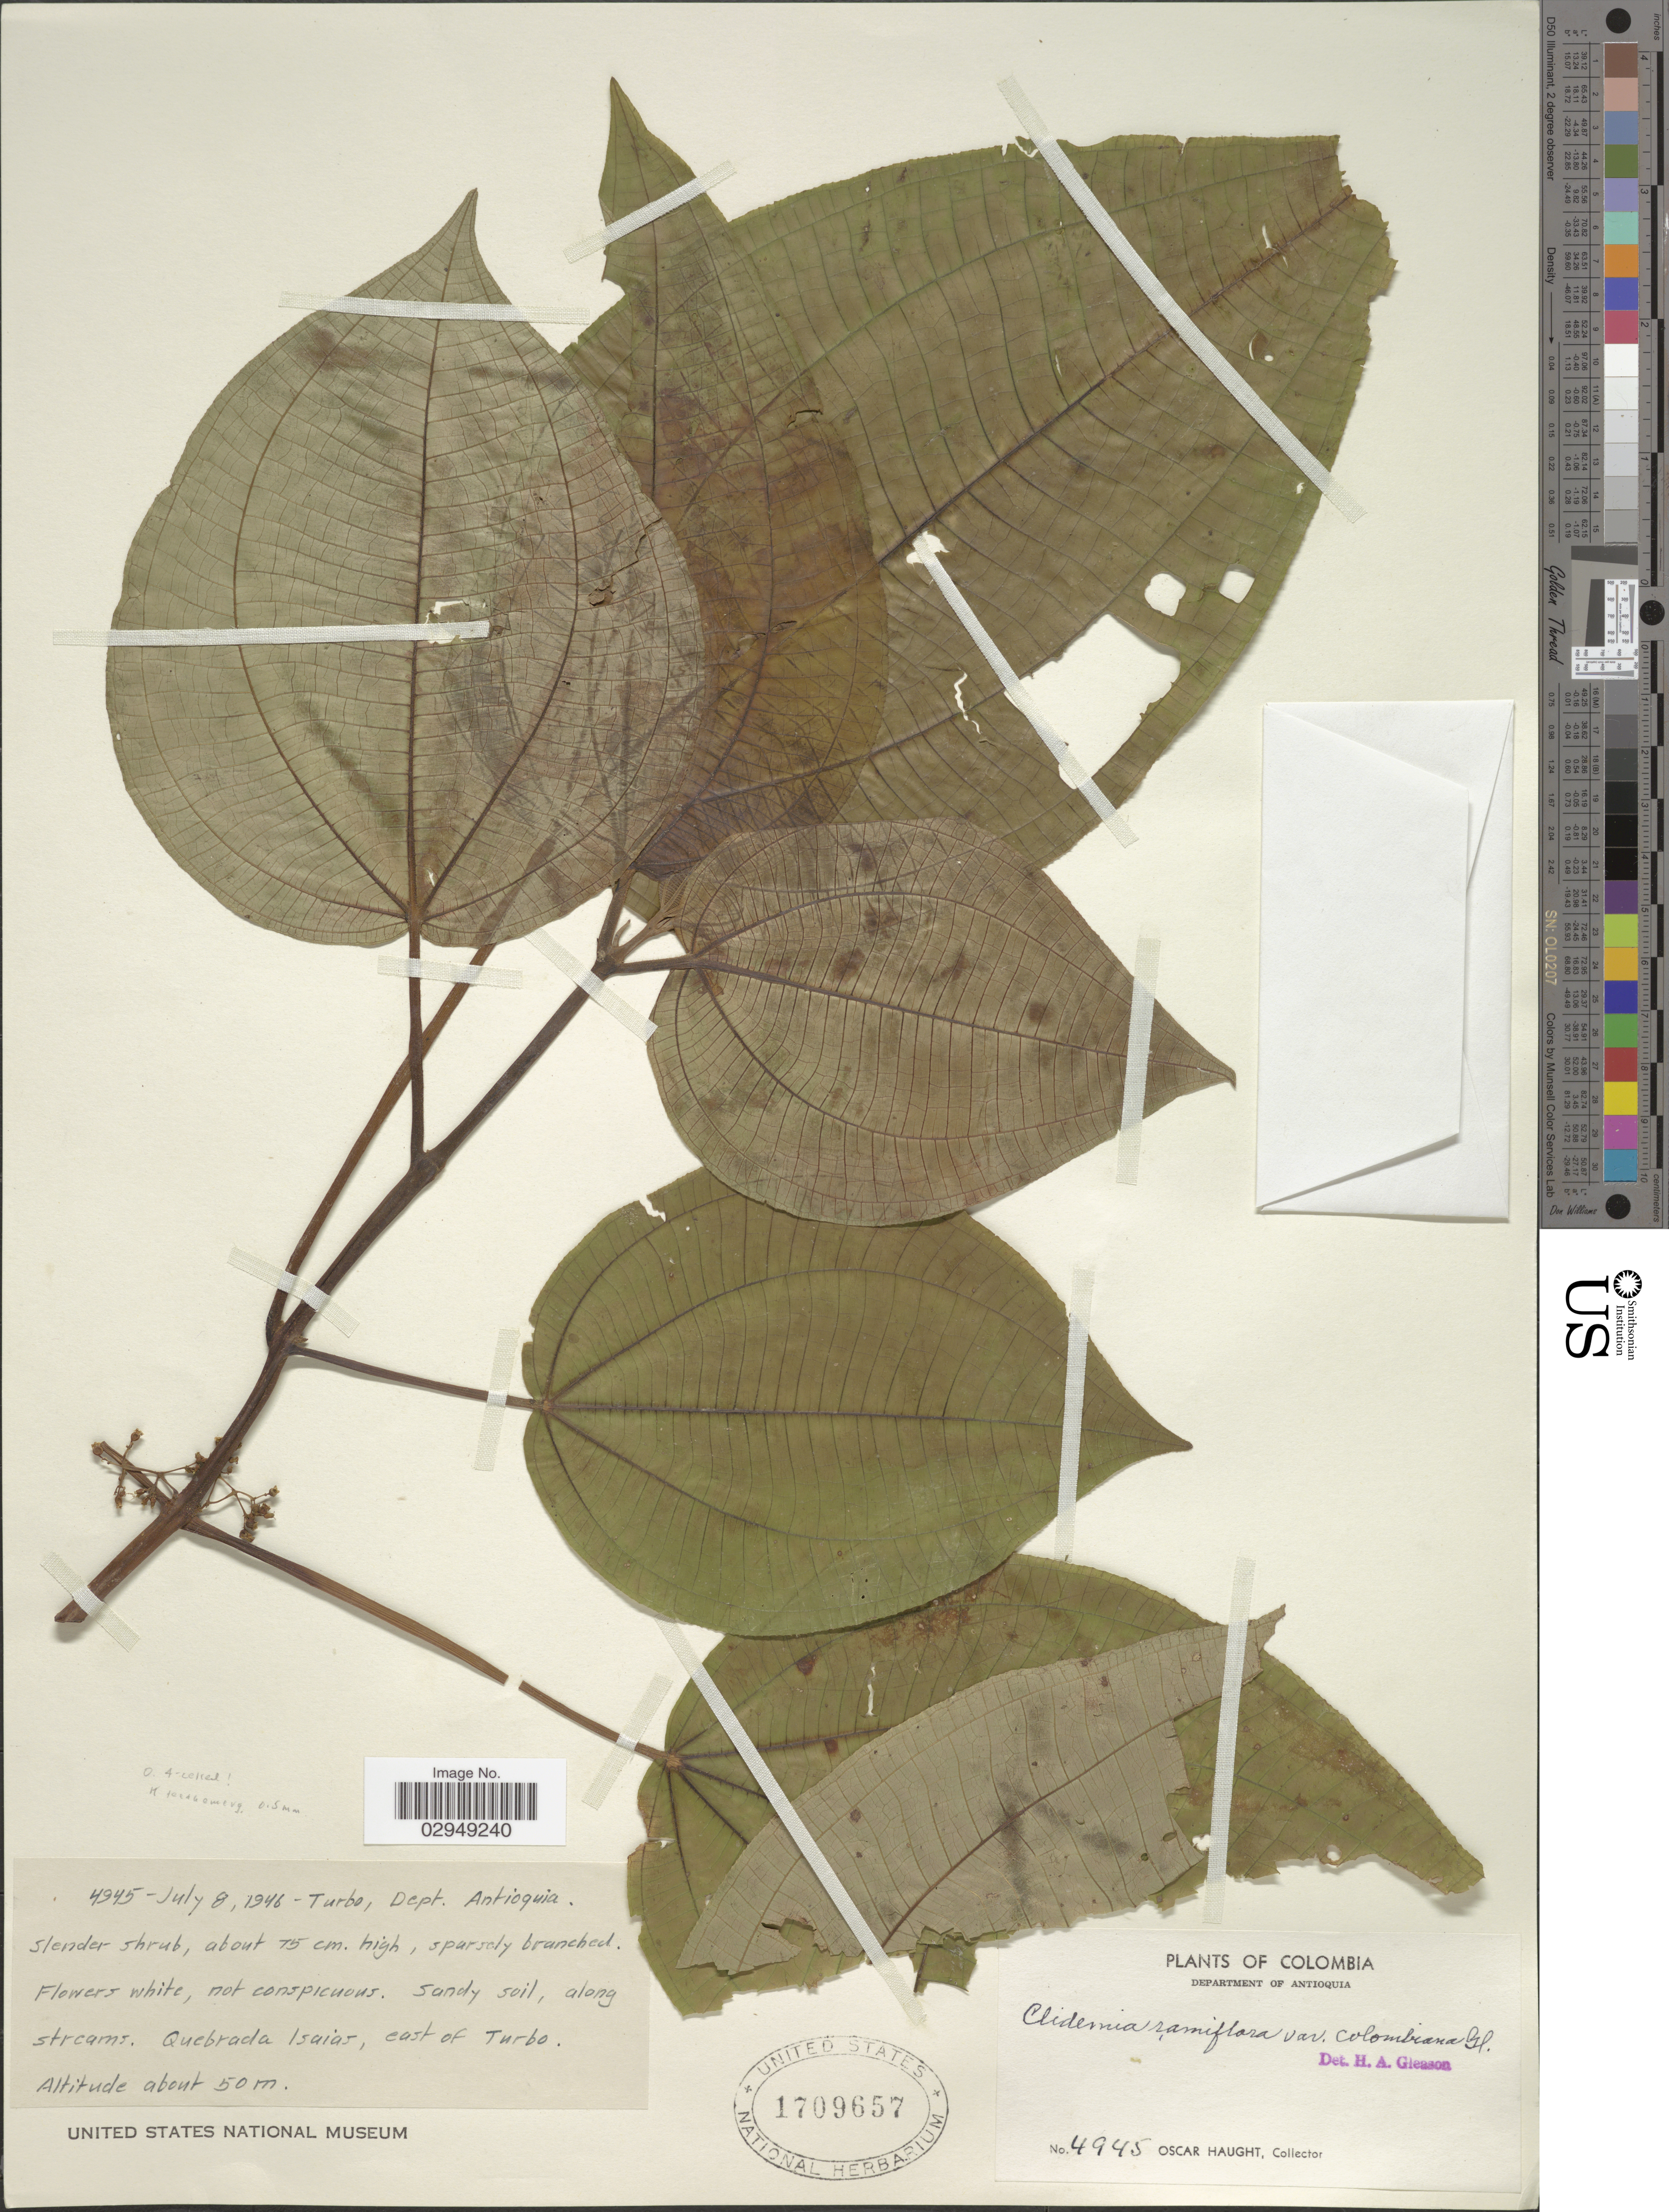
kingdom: Plantae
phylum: Tracheophyta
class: Magnoliopsida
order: Myrtales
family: Melastomataceae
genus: Clidemia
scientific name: Clidemia discolor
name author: (Triana) Cogn.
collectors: O. Haught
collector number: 4945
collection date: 1946-07-08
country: Colombia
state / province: Antioquia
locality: Turbo, Dept. Antioquia, Quebrada Isaias, east of Turbo.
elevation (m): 50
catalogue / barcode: US 1709657